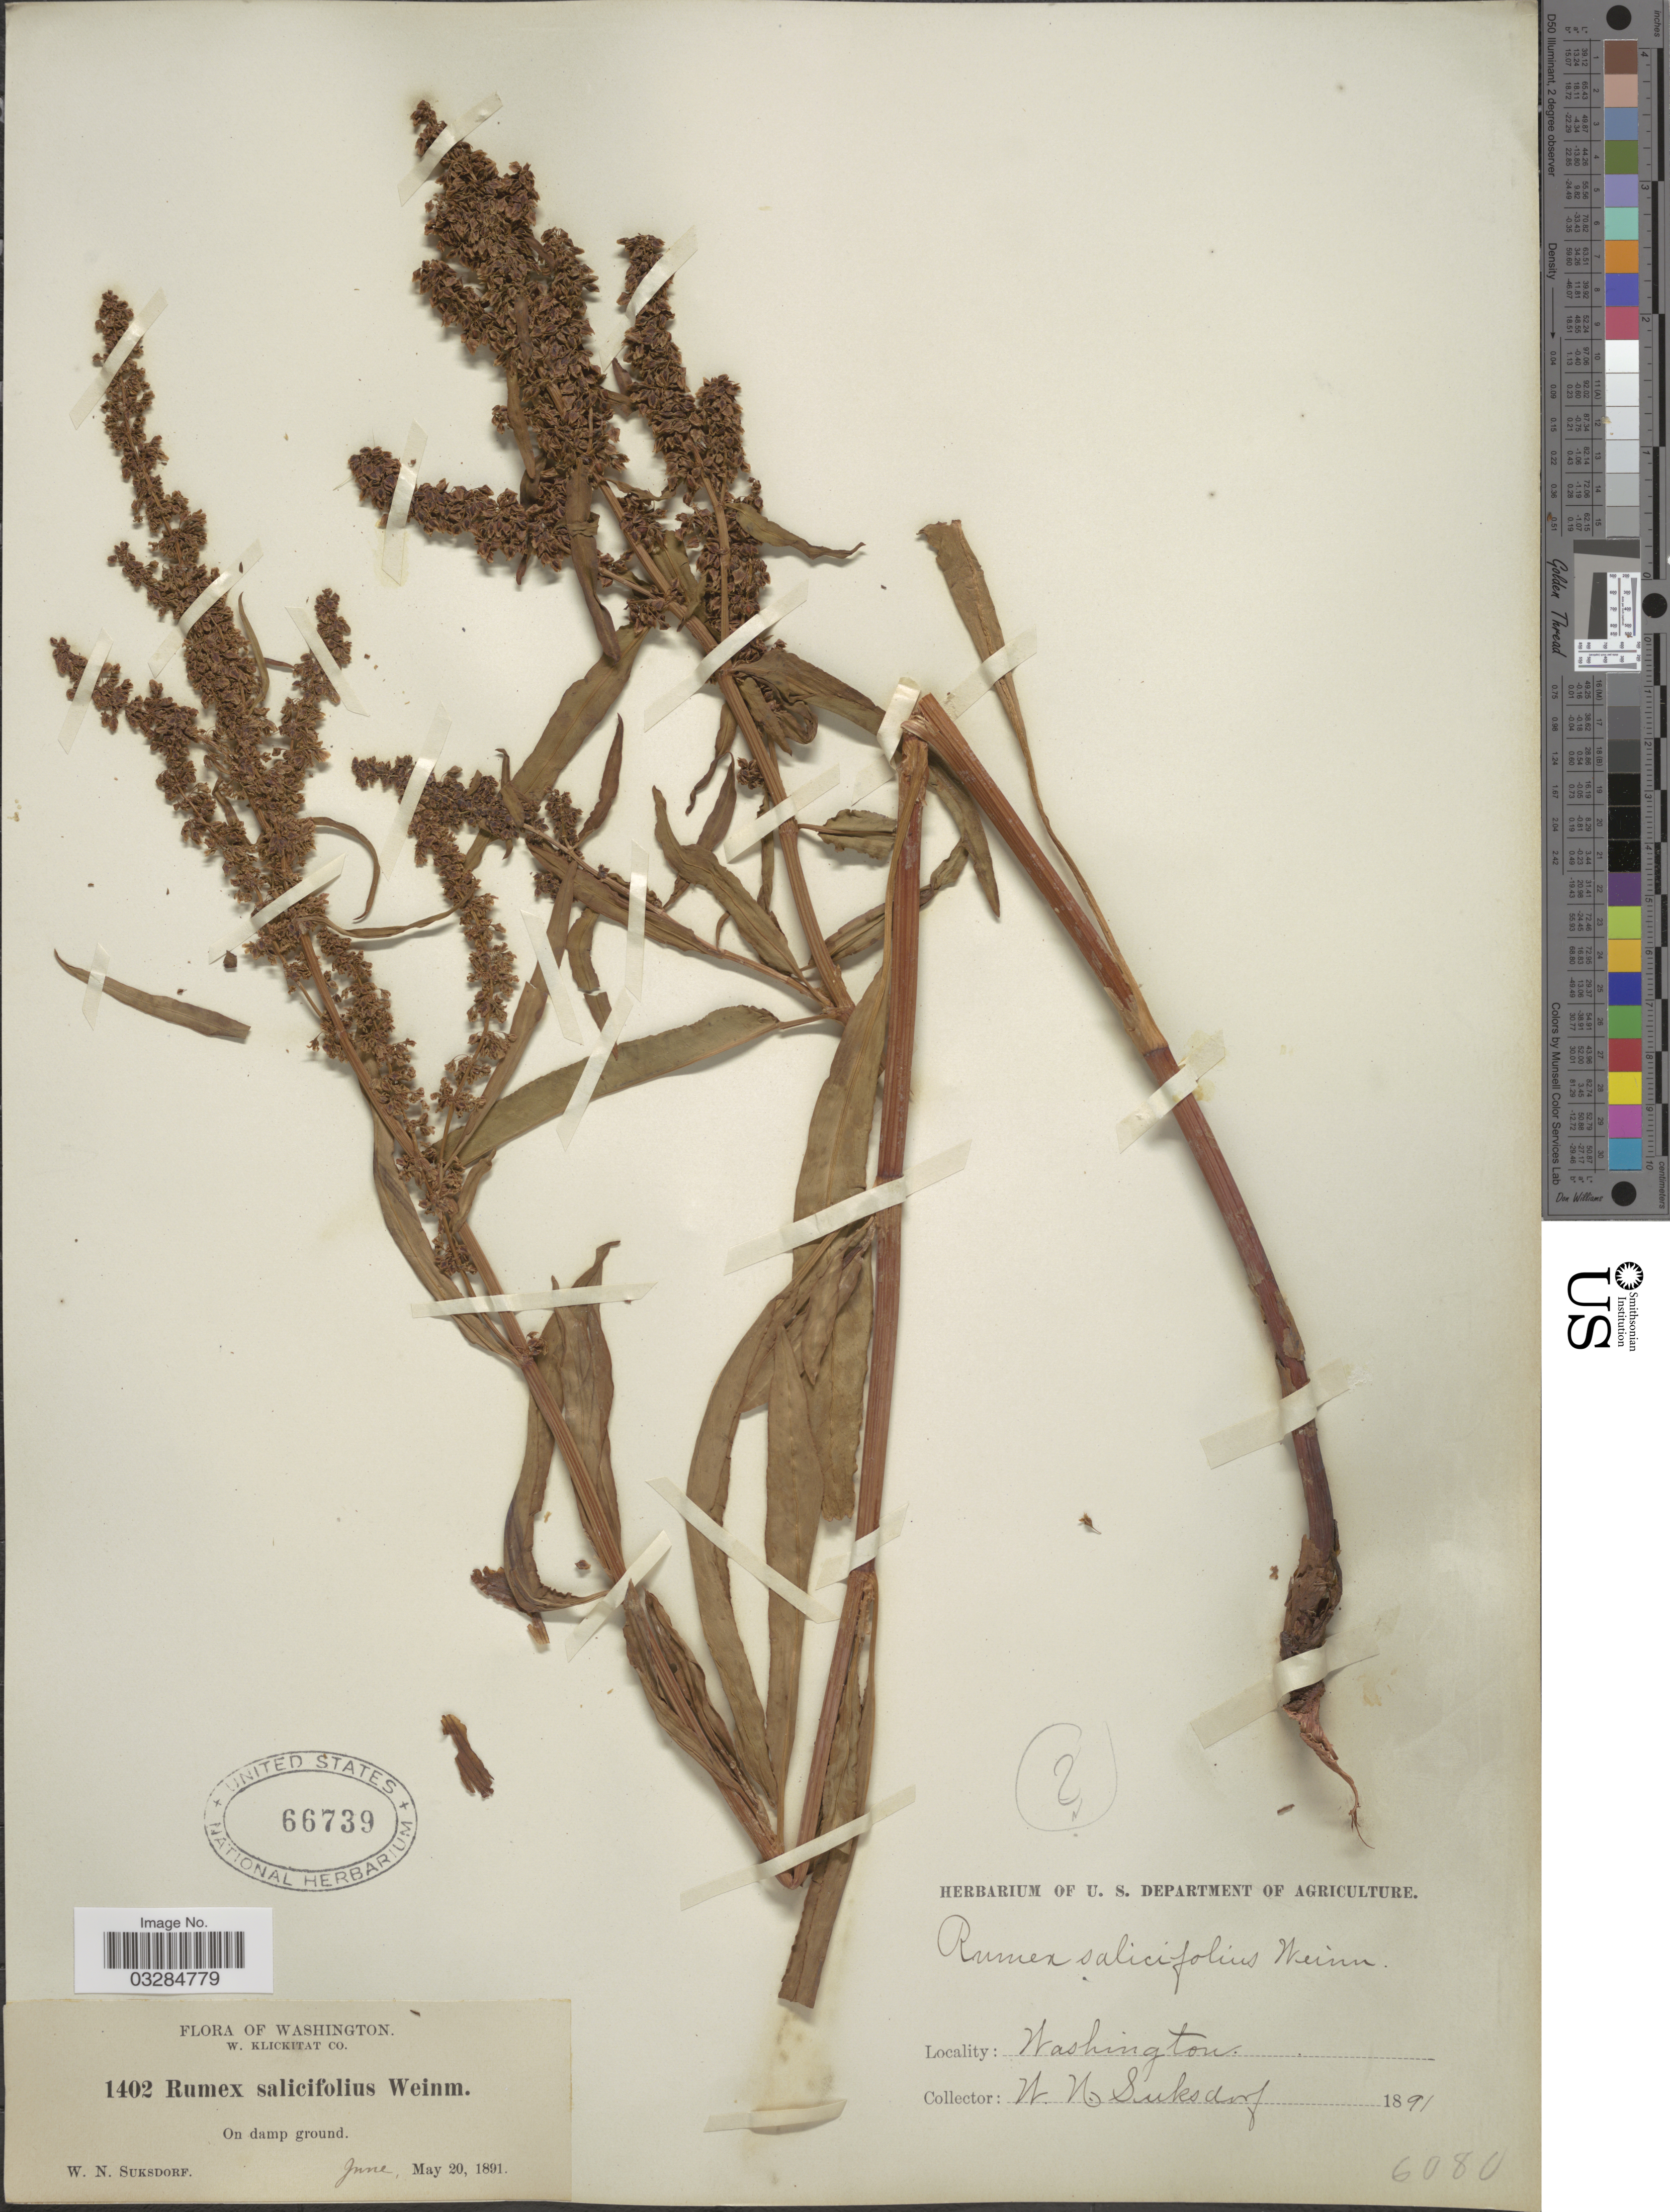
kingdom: Plantae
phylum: Tracheophyta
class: Magnoliopsida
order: Caryophyllales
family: Polygonaceae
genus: Rumex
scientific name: Rumex triangulivalvis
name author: (Danser) Rech. f.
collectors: W. N. Suksdorf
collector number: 1402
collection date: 1891-05-20/1891-06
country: United States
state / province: Washington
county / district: Klickitat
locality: W. Klickitat Co.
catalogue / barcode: US 66739